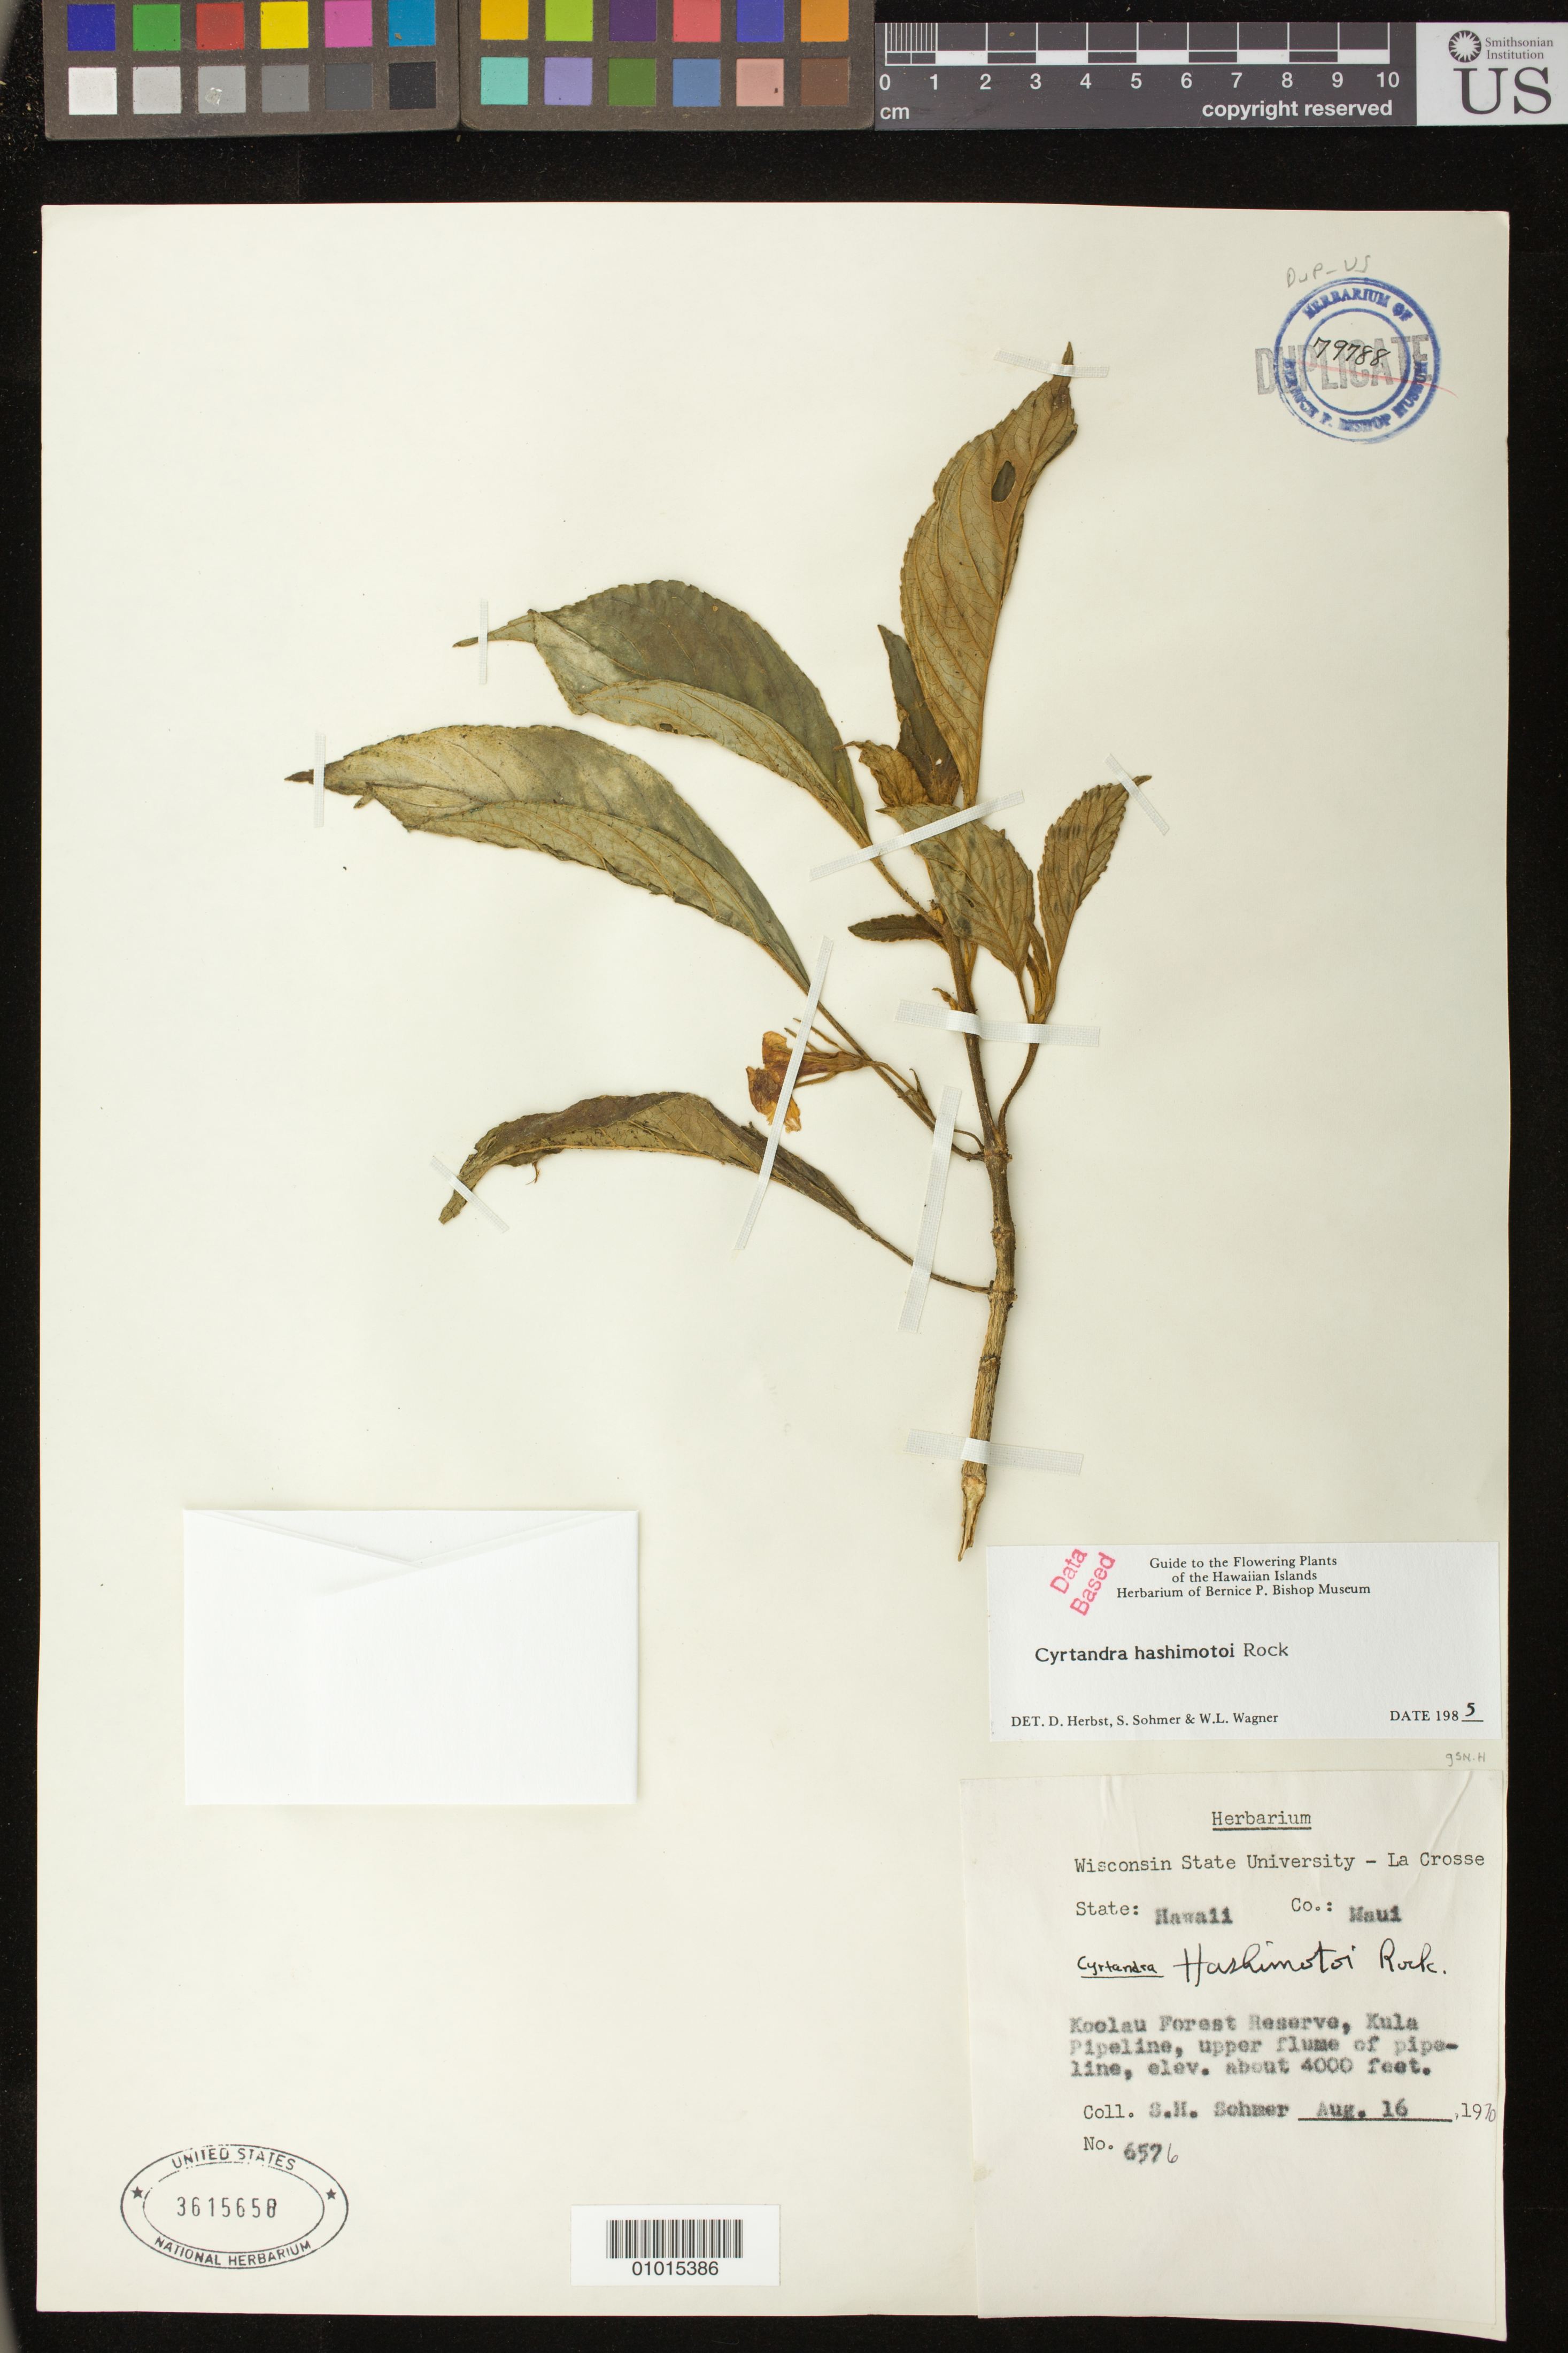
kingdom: Plantae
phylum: Tracheophyta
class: Magnoliopsida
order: Lamiales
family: Gesneriaceae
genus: Cyrtandra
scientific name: Cyrtandra hashimotoi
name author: Rock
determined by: Herbst, D. R.; Sohmer, S. H.; Wagner, W. L.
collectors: J. F. Rock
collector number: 6576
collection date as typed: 16 Aug 1970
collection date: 1970-08-16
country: United States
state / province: Hawaii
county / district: Maui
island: Maui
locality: Koolau Forest Reserve, Kula Pipeline, upper flume of pipeline.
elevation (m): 1219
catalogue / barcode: US 3615658